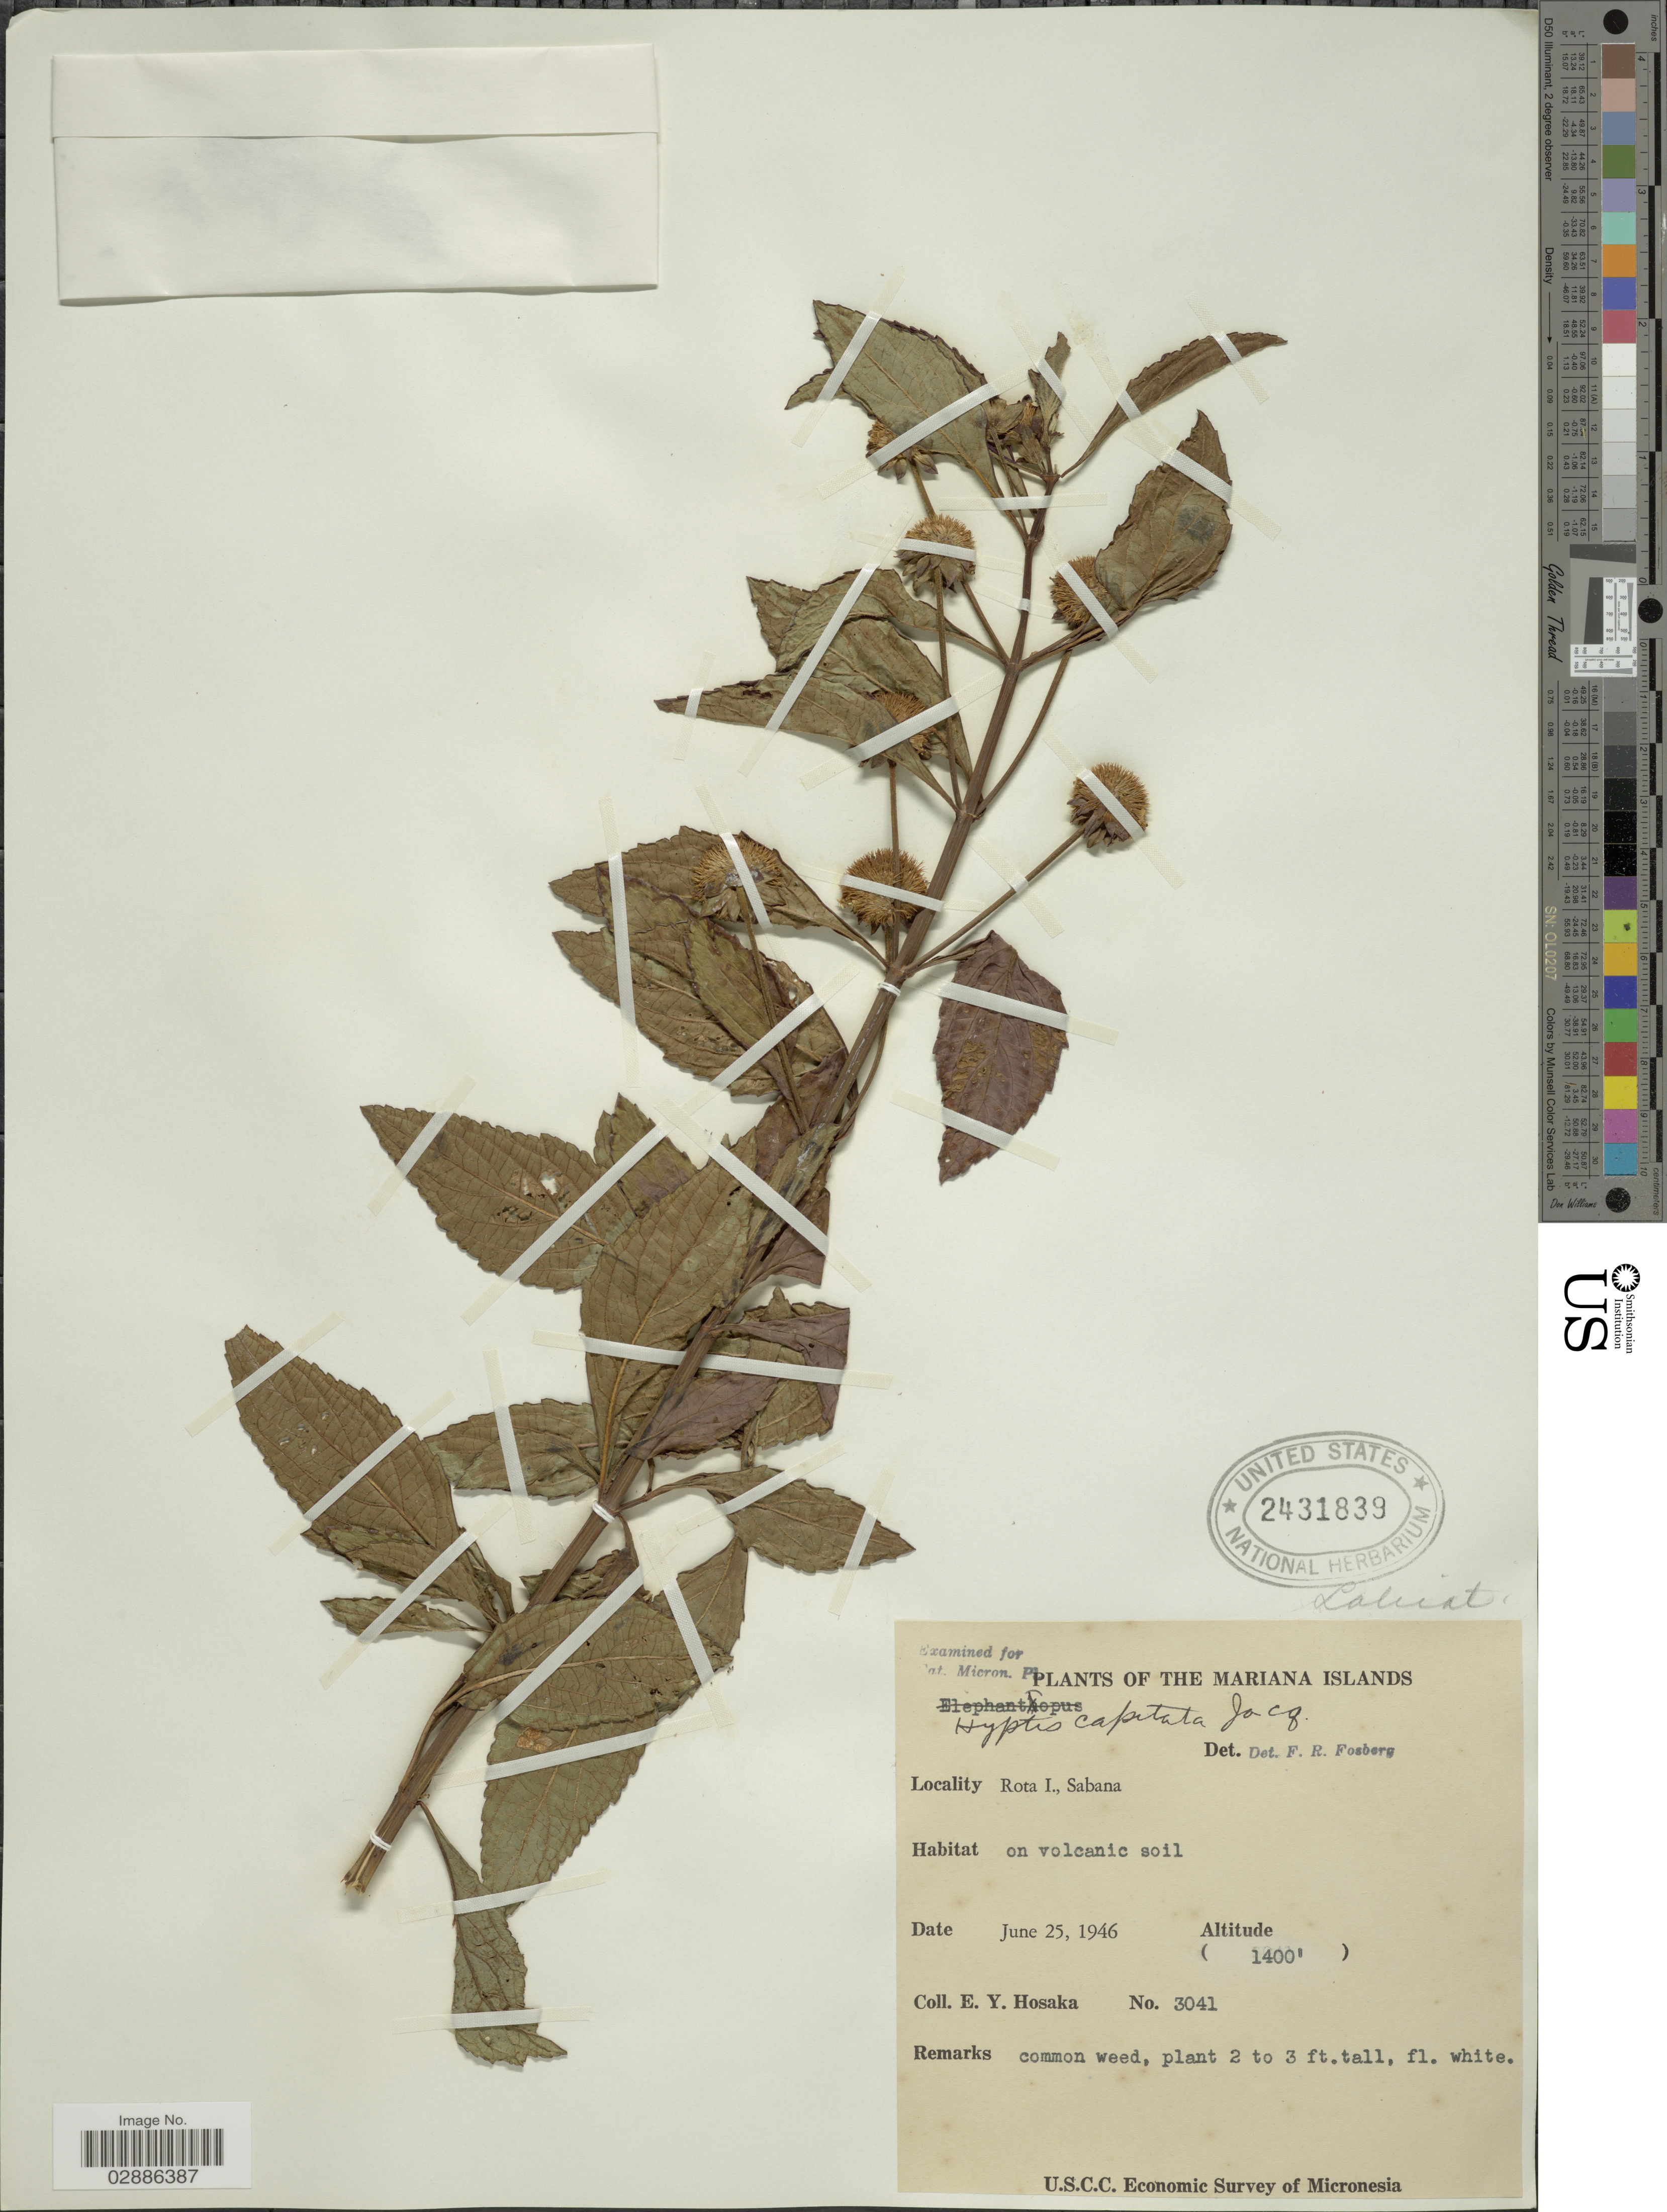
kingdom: Plantae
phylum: Tracheophyta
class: Magnoliopsida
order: Lamiales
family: Lamiaceae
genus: Hyptis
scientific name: Hyptis capitata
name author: Jacq.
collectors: E. Y. Hosaka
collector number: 3041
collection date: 1946-06-25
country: Northern Mariana Islands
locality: The Mariana Islands, Rota I., Sabana.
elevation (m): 427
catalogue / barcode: US 2431839